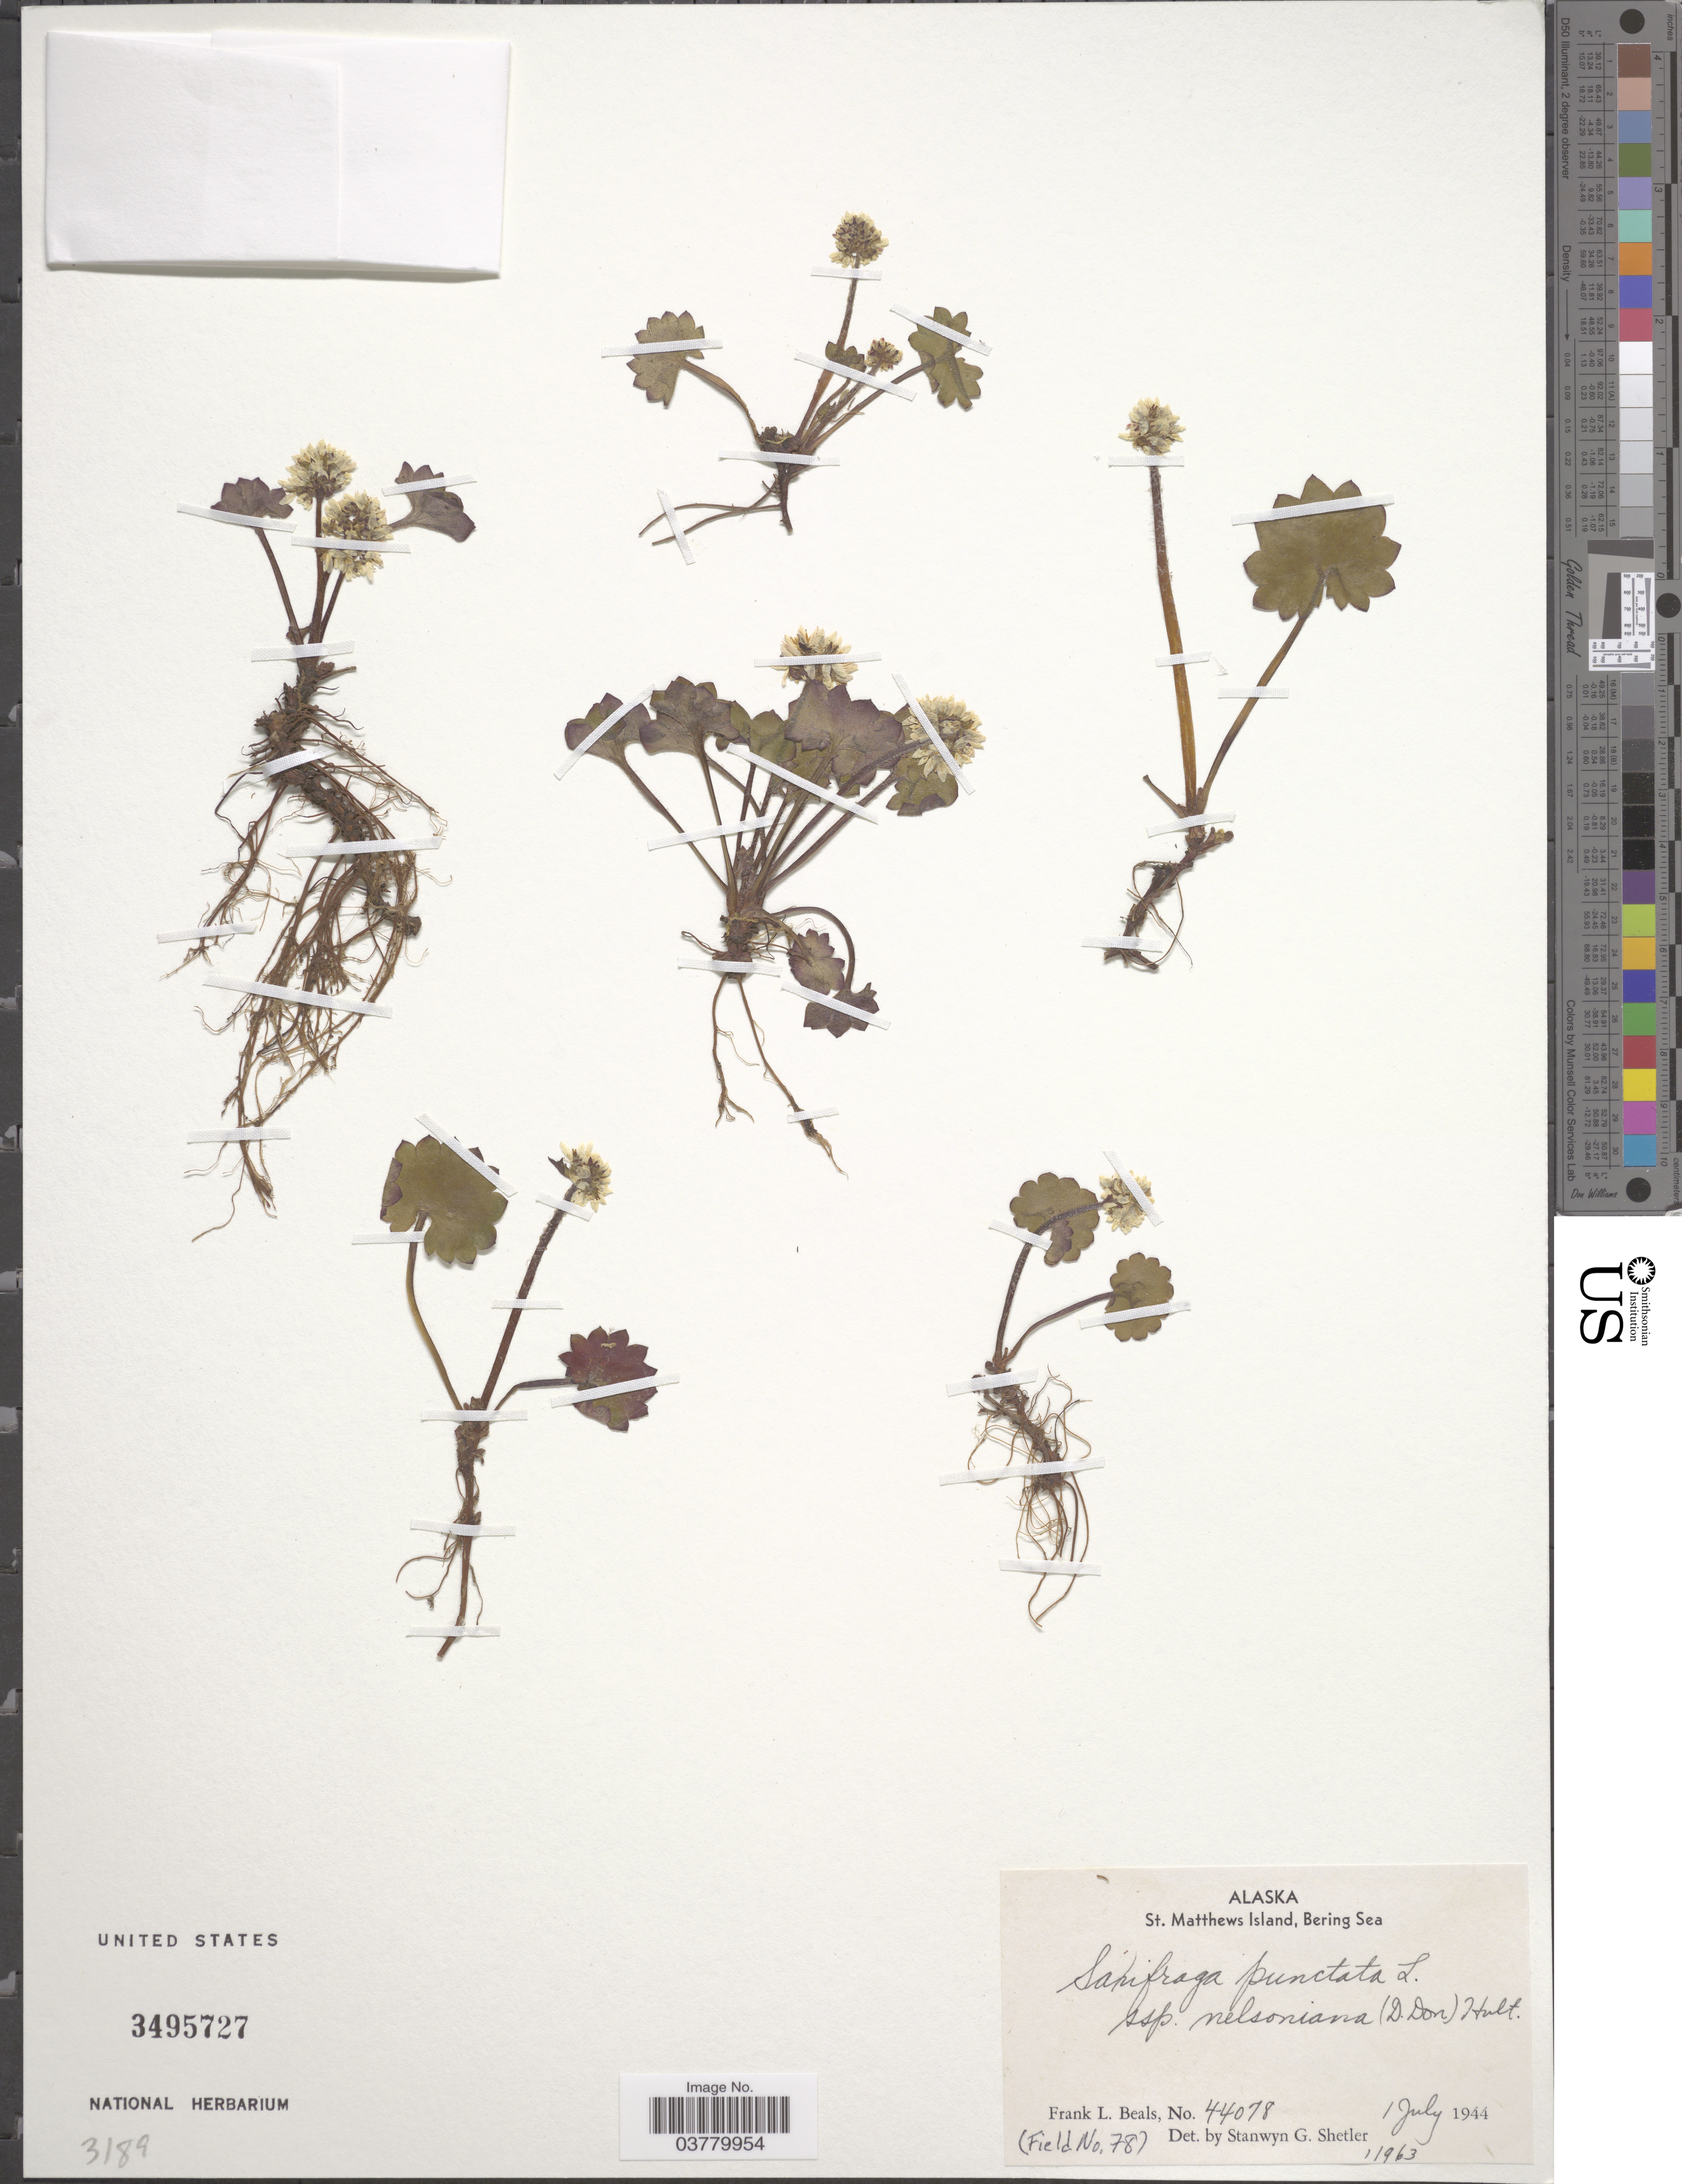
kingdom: Plantae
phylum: Tracheophyta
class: Magnoliopsida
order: Saxifragales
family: Saxifragaceae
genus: Micranthes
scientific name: Micranthes nelsoniana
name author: (D. Don) Small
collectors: F. Beals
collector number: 44078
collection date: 1944-07-01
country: United States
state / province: Alaska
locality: St. Mathews Island, Bering Sea.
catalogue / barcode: US 3495727